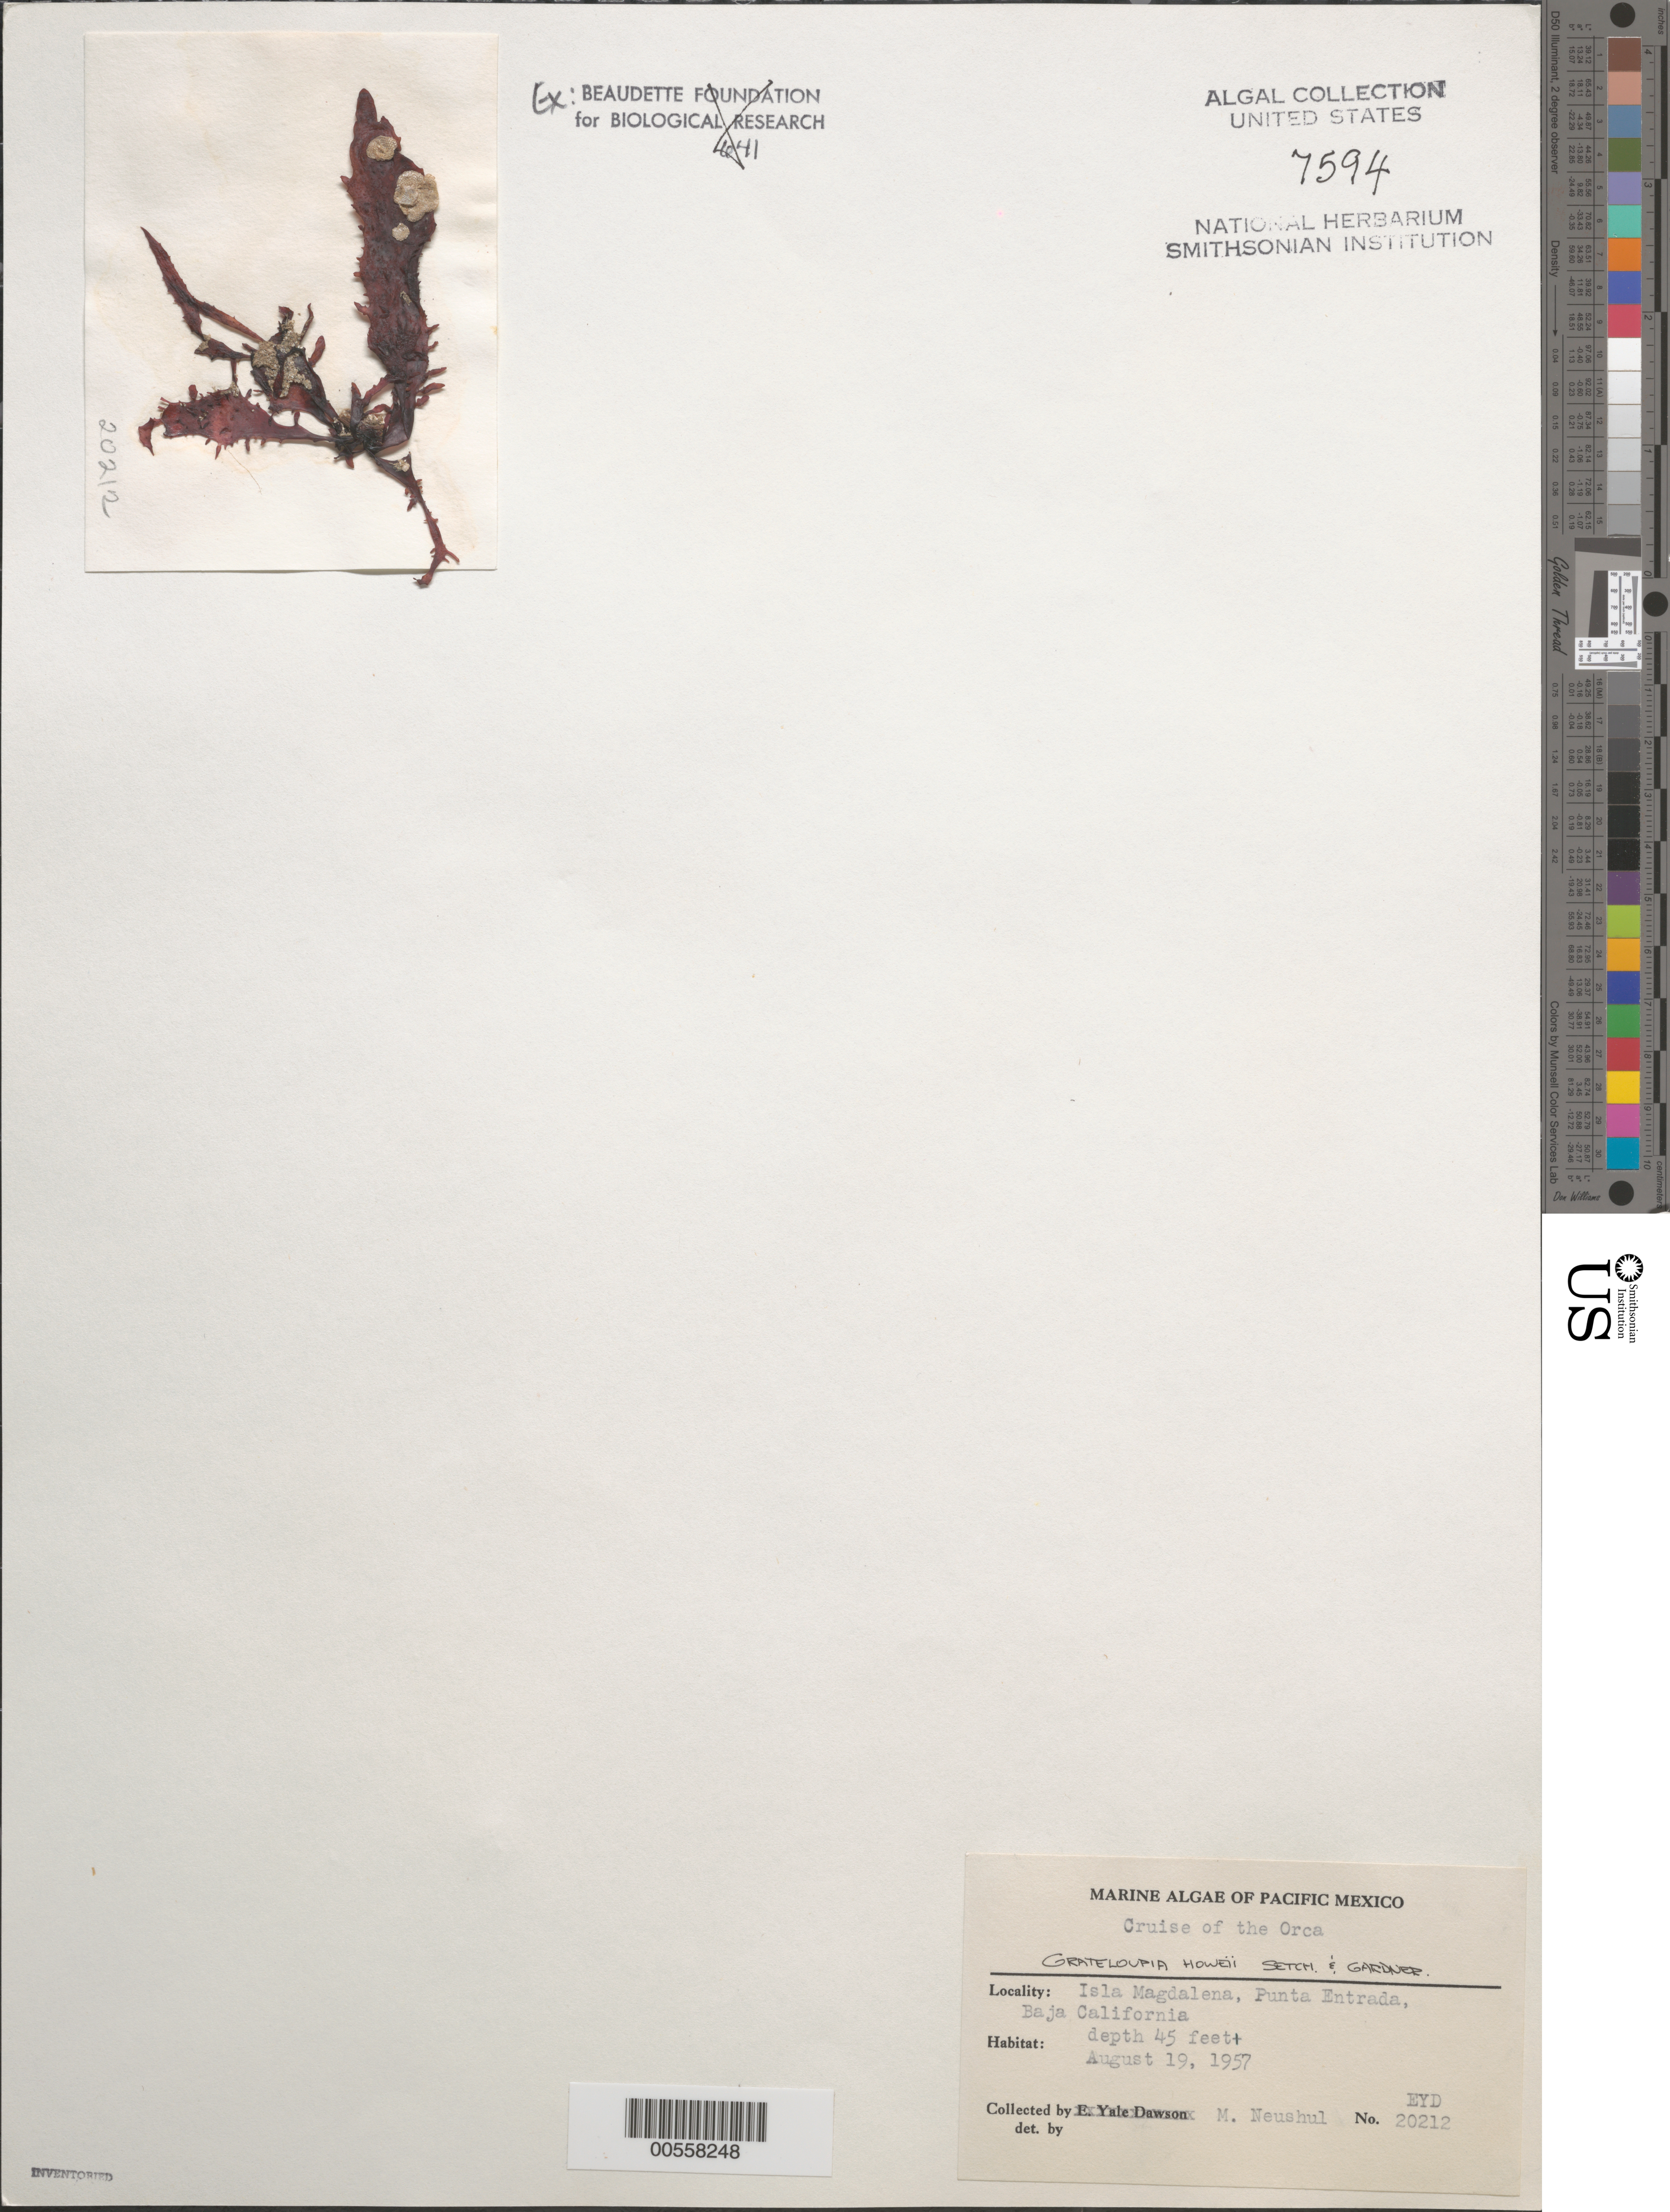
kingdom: Plantae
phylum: Rhodophyta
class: Florideophyceae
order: Halymeniales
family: Halymeniaceae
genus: Grateloupia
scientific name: Grateloupia howeii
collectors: M. Neushul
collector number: EYD 20212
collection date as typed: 19 Aug 1957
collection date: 1957-08-19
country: Mexico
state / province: Baja California Sur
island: Isla Magdalena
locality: Punta Entrada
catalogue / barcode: US 7594